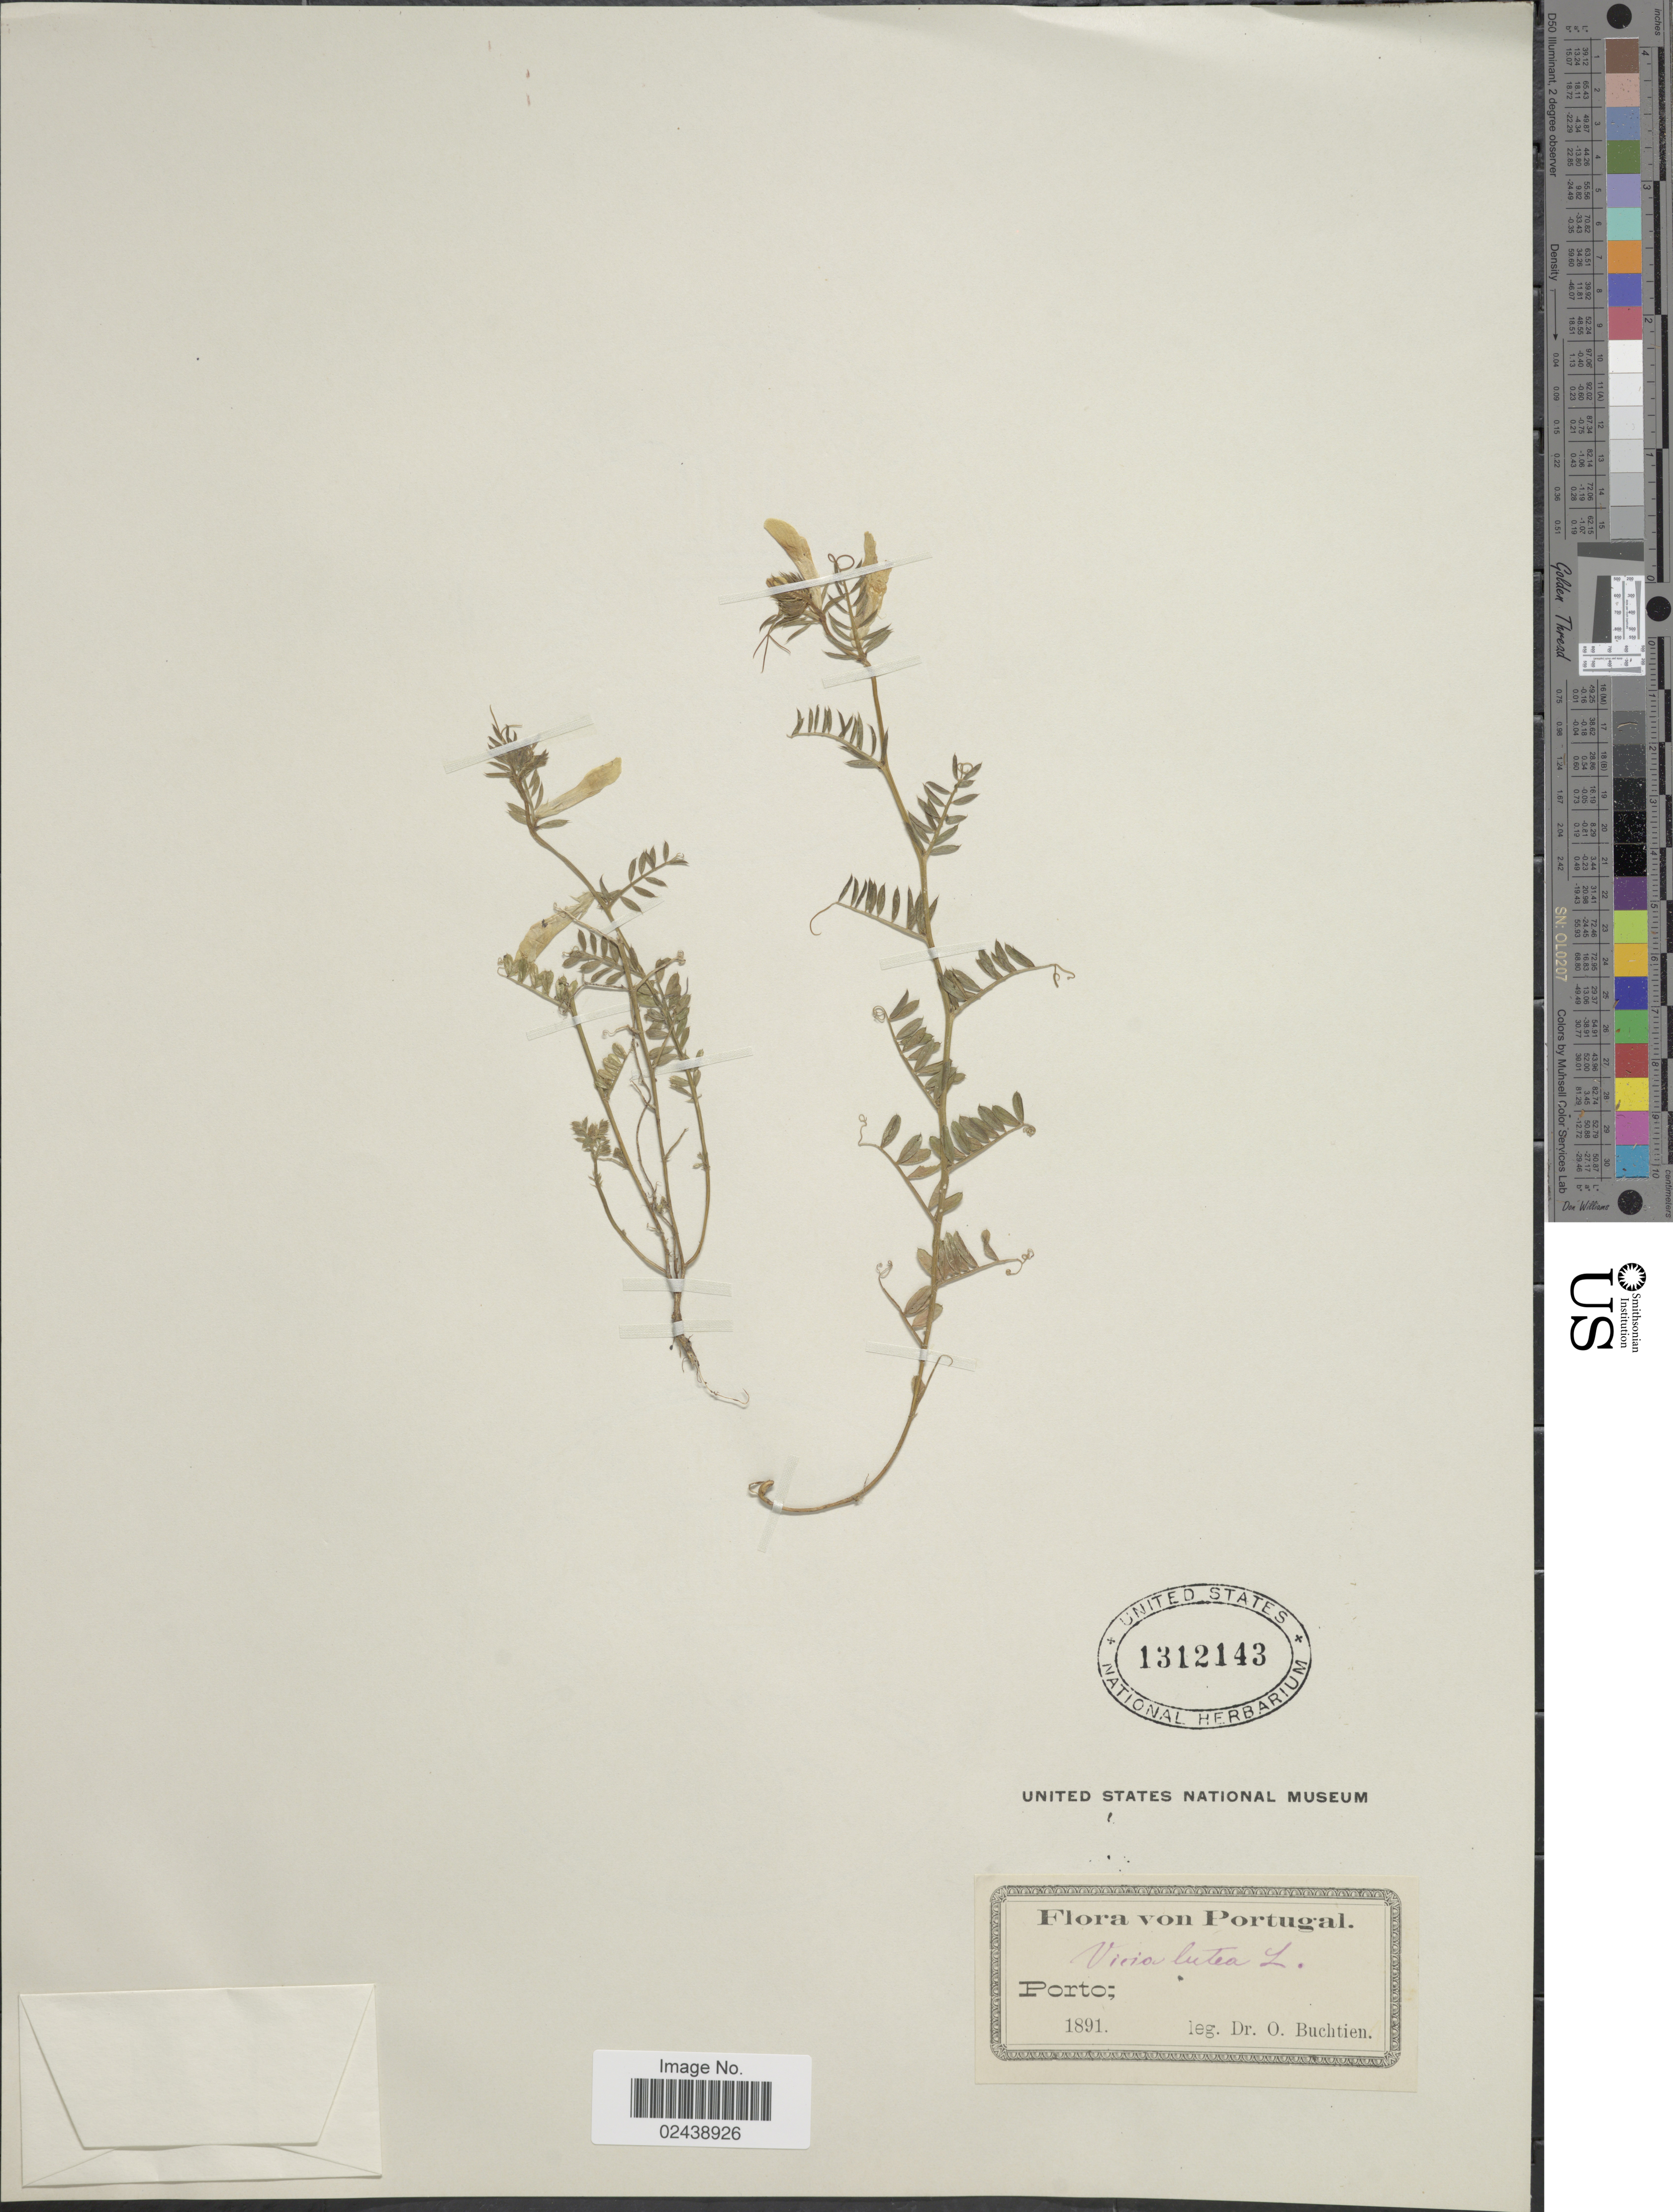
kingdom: Plantae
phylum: Tracheophyta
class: Magnoliopsida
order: Fabales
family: Fabaceae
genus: Vicia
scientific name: Vicia lutea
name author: L.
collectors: O. Buchtien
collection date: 1891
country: Portugal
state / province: Porto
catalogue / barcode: US 1312143